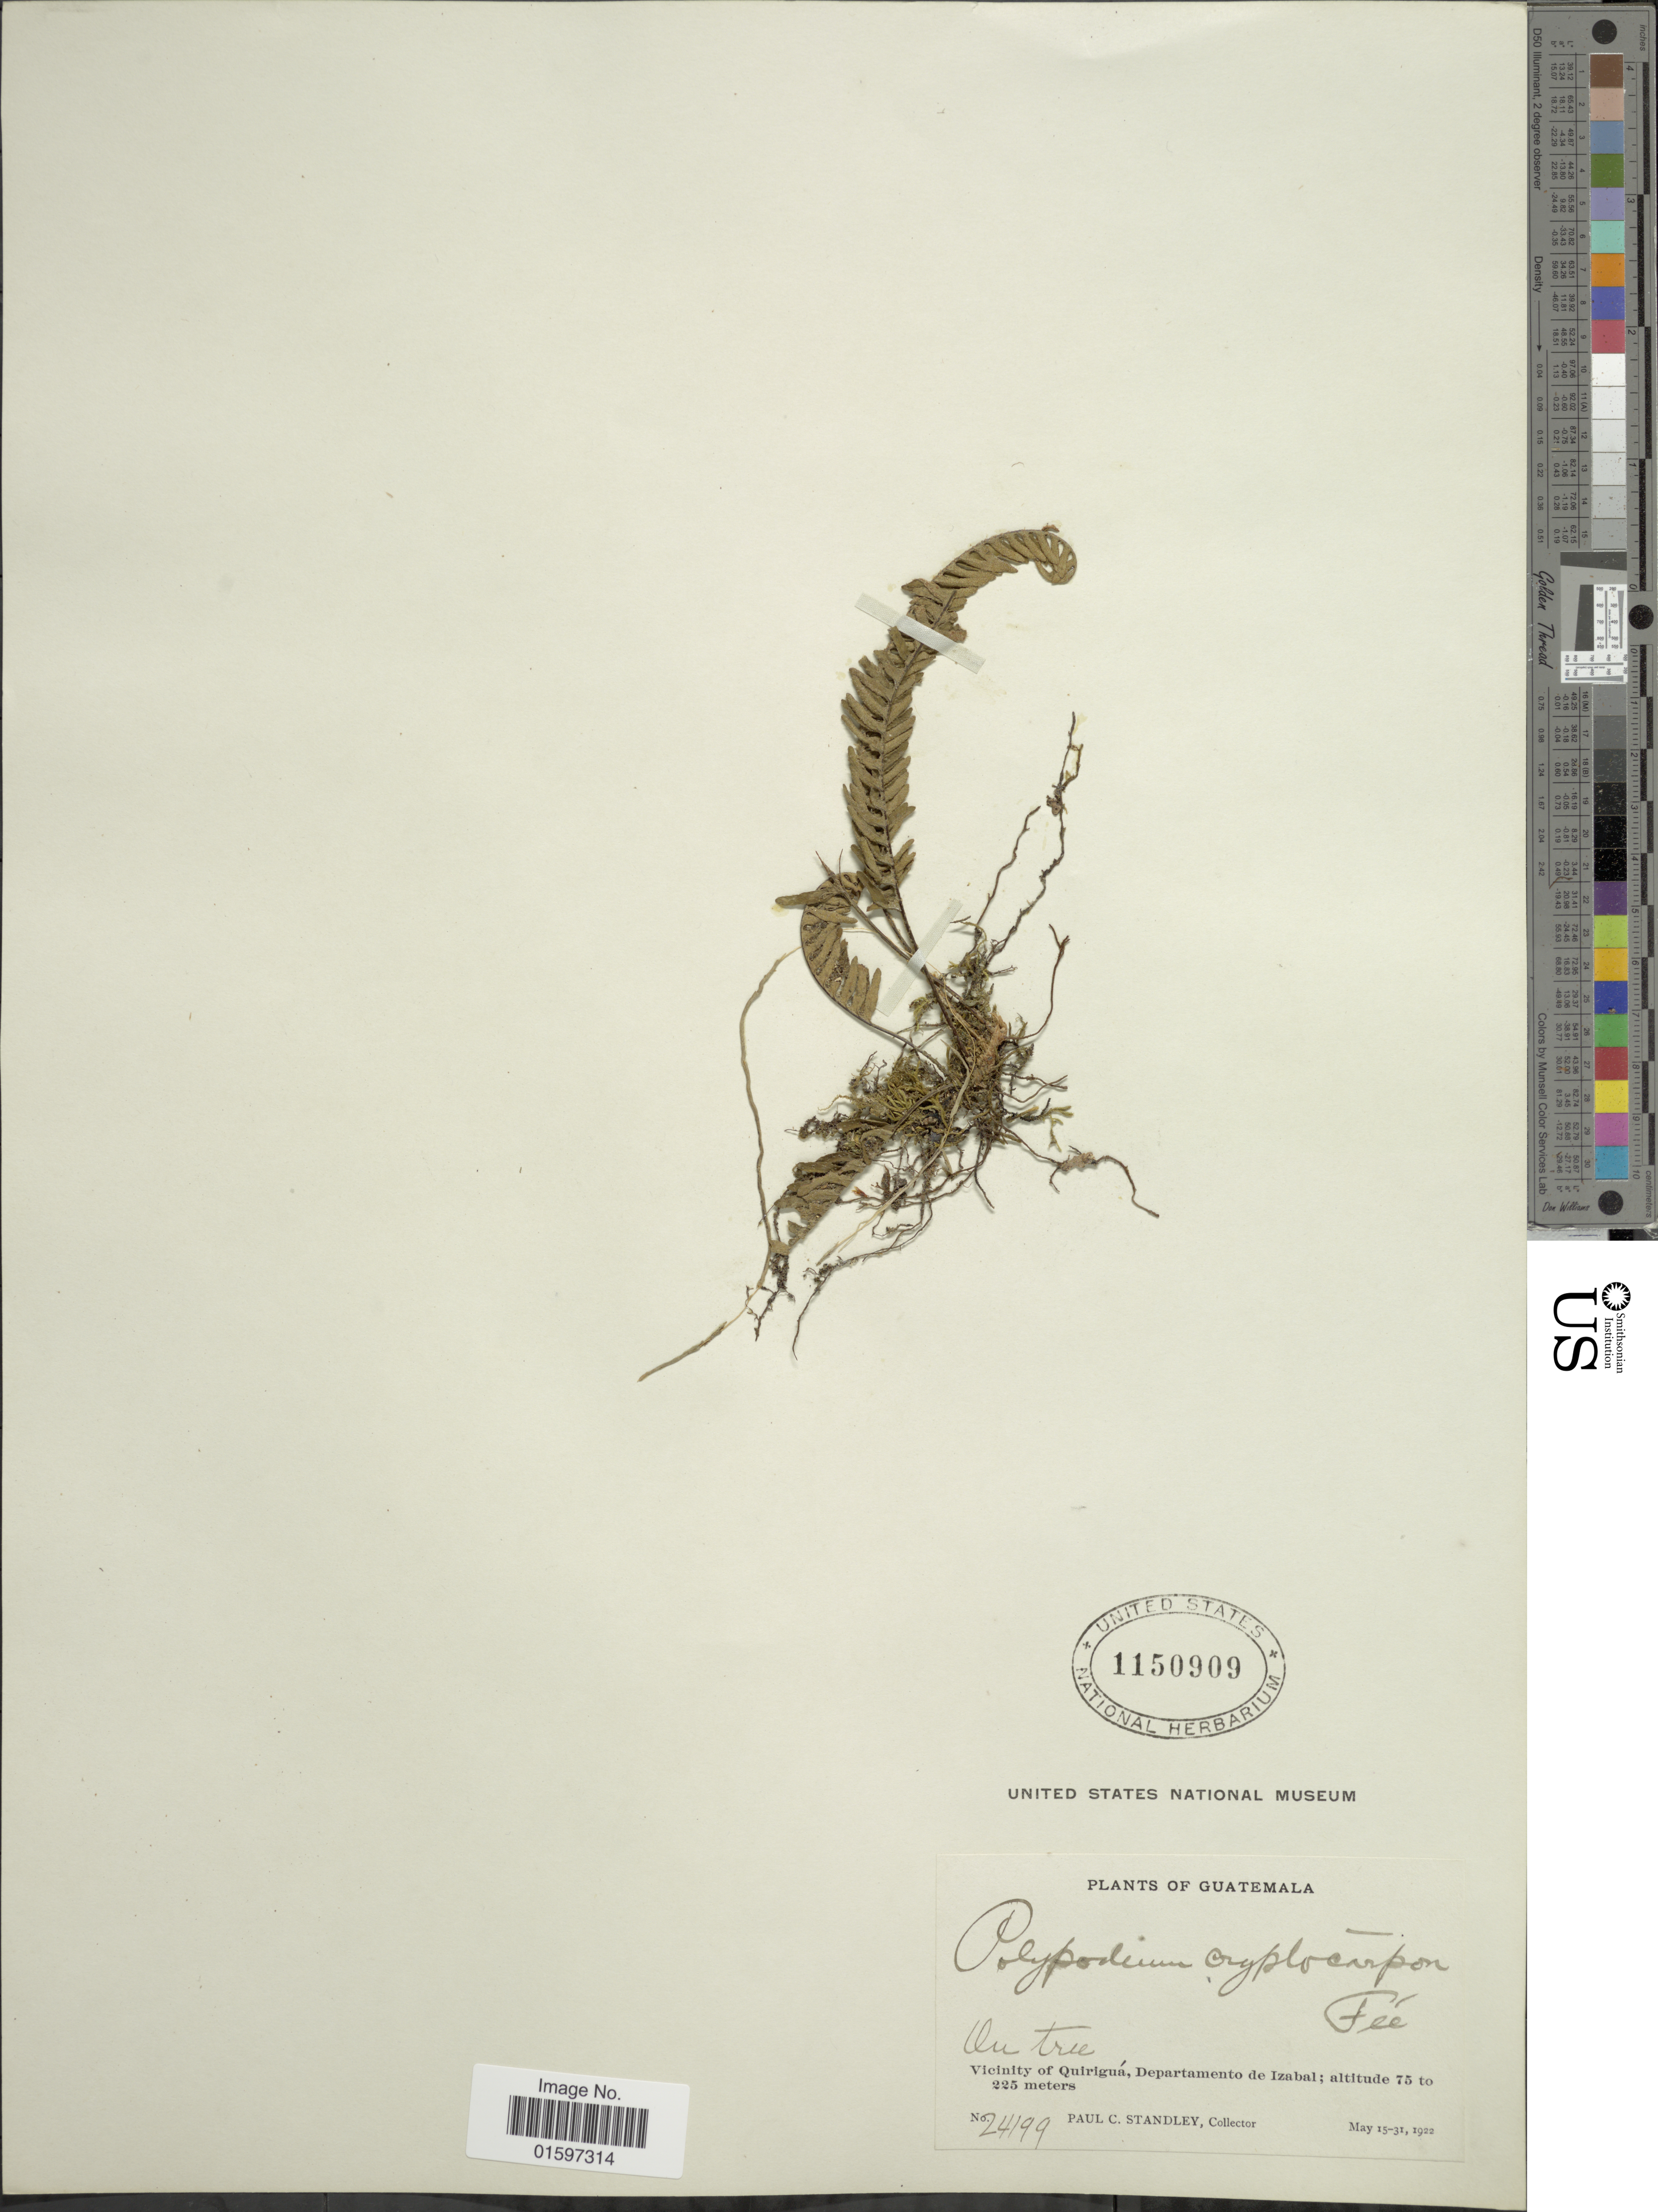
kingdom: Plantae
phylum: Tracheophyta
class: Polypodiopsida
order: Polypodiales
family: Polypodiaceae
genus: Pleopeltis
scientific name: Pleopeltis cryptocarpa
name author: (Fée) A.R. Sm. & Tejero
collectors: P. C. Standley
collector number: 24199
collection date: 1922-05-15/1922-05-31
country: Guatemala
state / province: Izabal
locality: Guatemala, Vicinity of Quiriguá, Departamento de Izabal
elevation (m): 75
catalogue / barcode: US 1150909